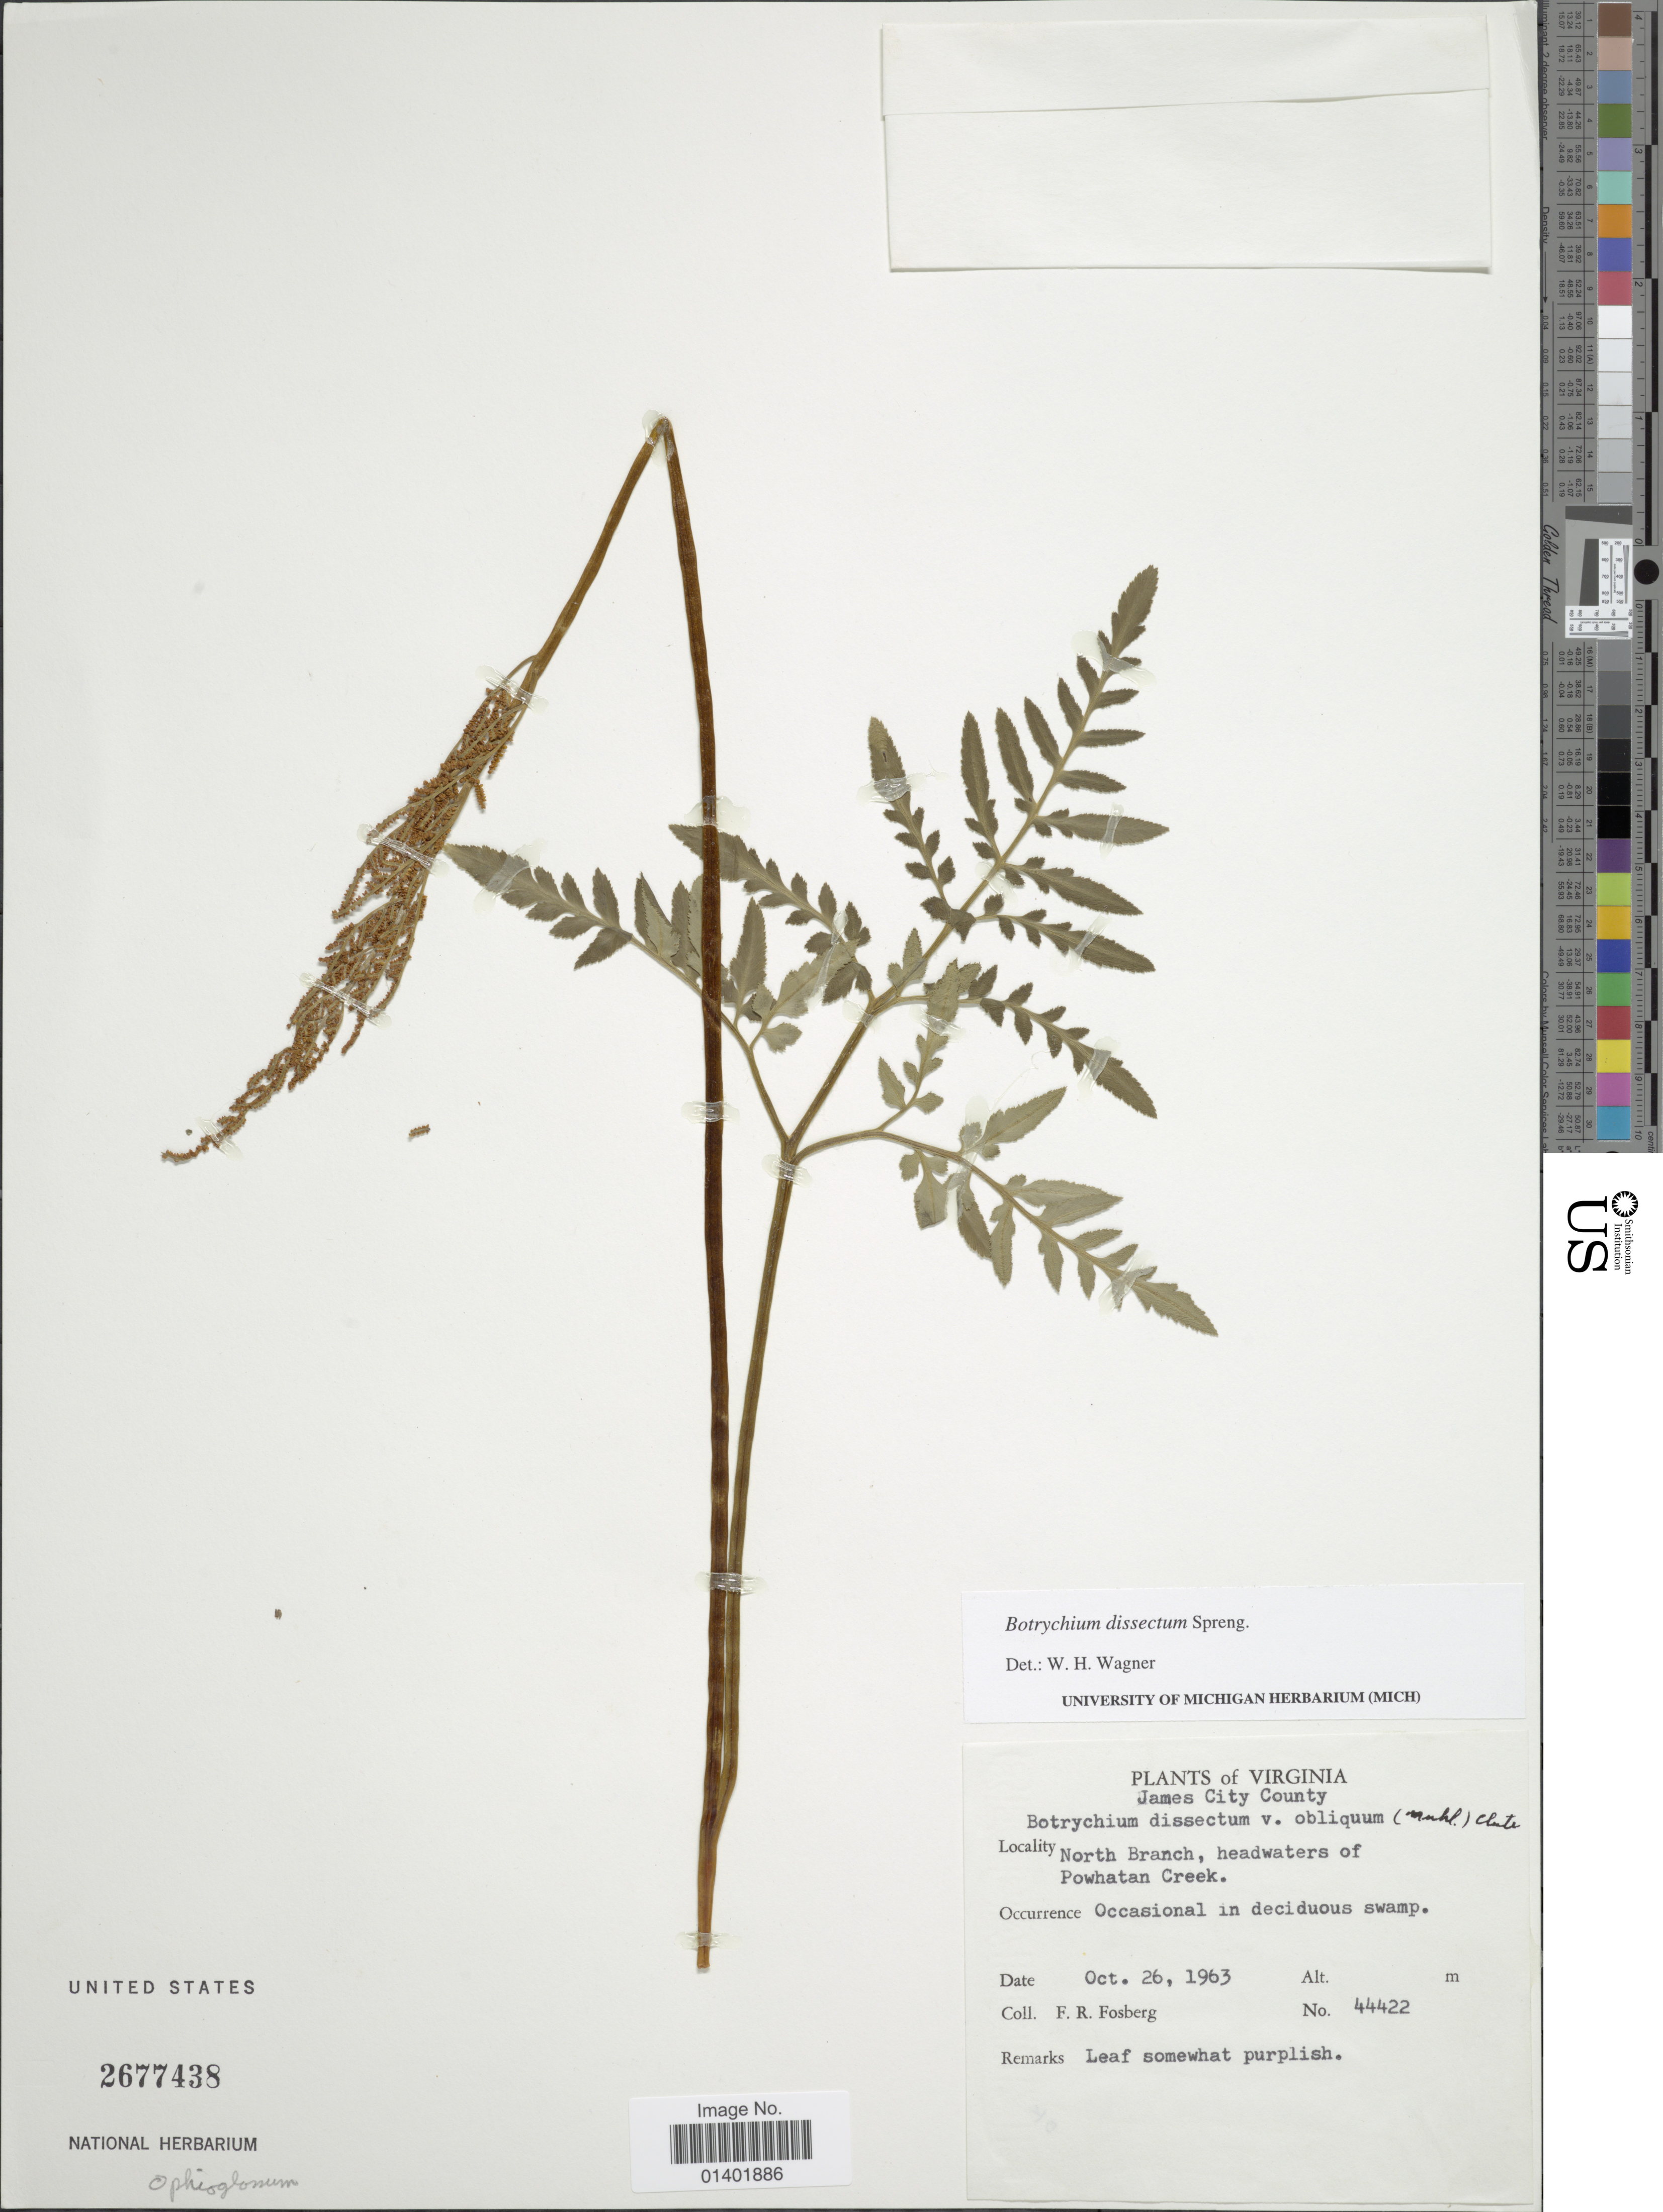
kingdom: Plantae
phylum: Tracheophyta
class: Polypodiopsida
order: Ophioglossales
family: Ophioglossaceae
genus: Botrychium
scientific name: Botrychium dissectum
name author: Spreng.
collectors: F. R. Fosberg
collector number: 44422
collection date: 1963-10-26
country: United States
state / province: Virginia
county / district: James City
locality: James City County, North Branch, headwaters of Powhatan Creek.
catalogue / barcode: US 2677438